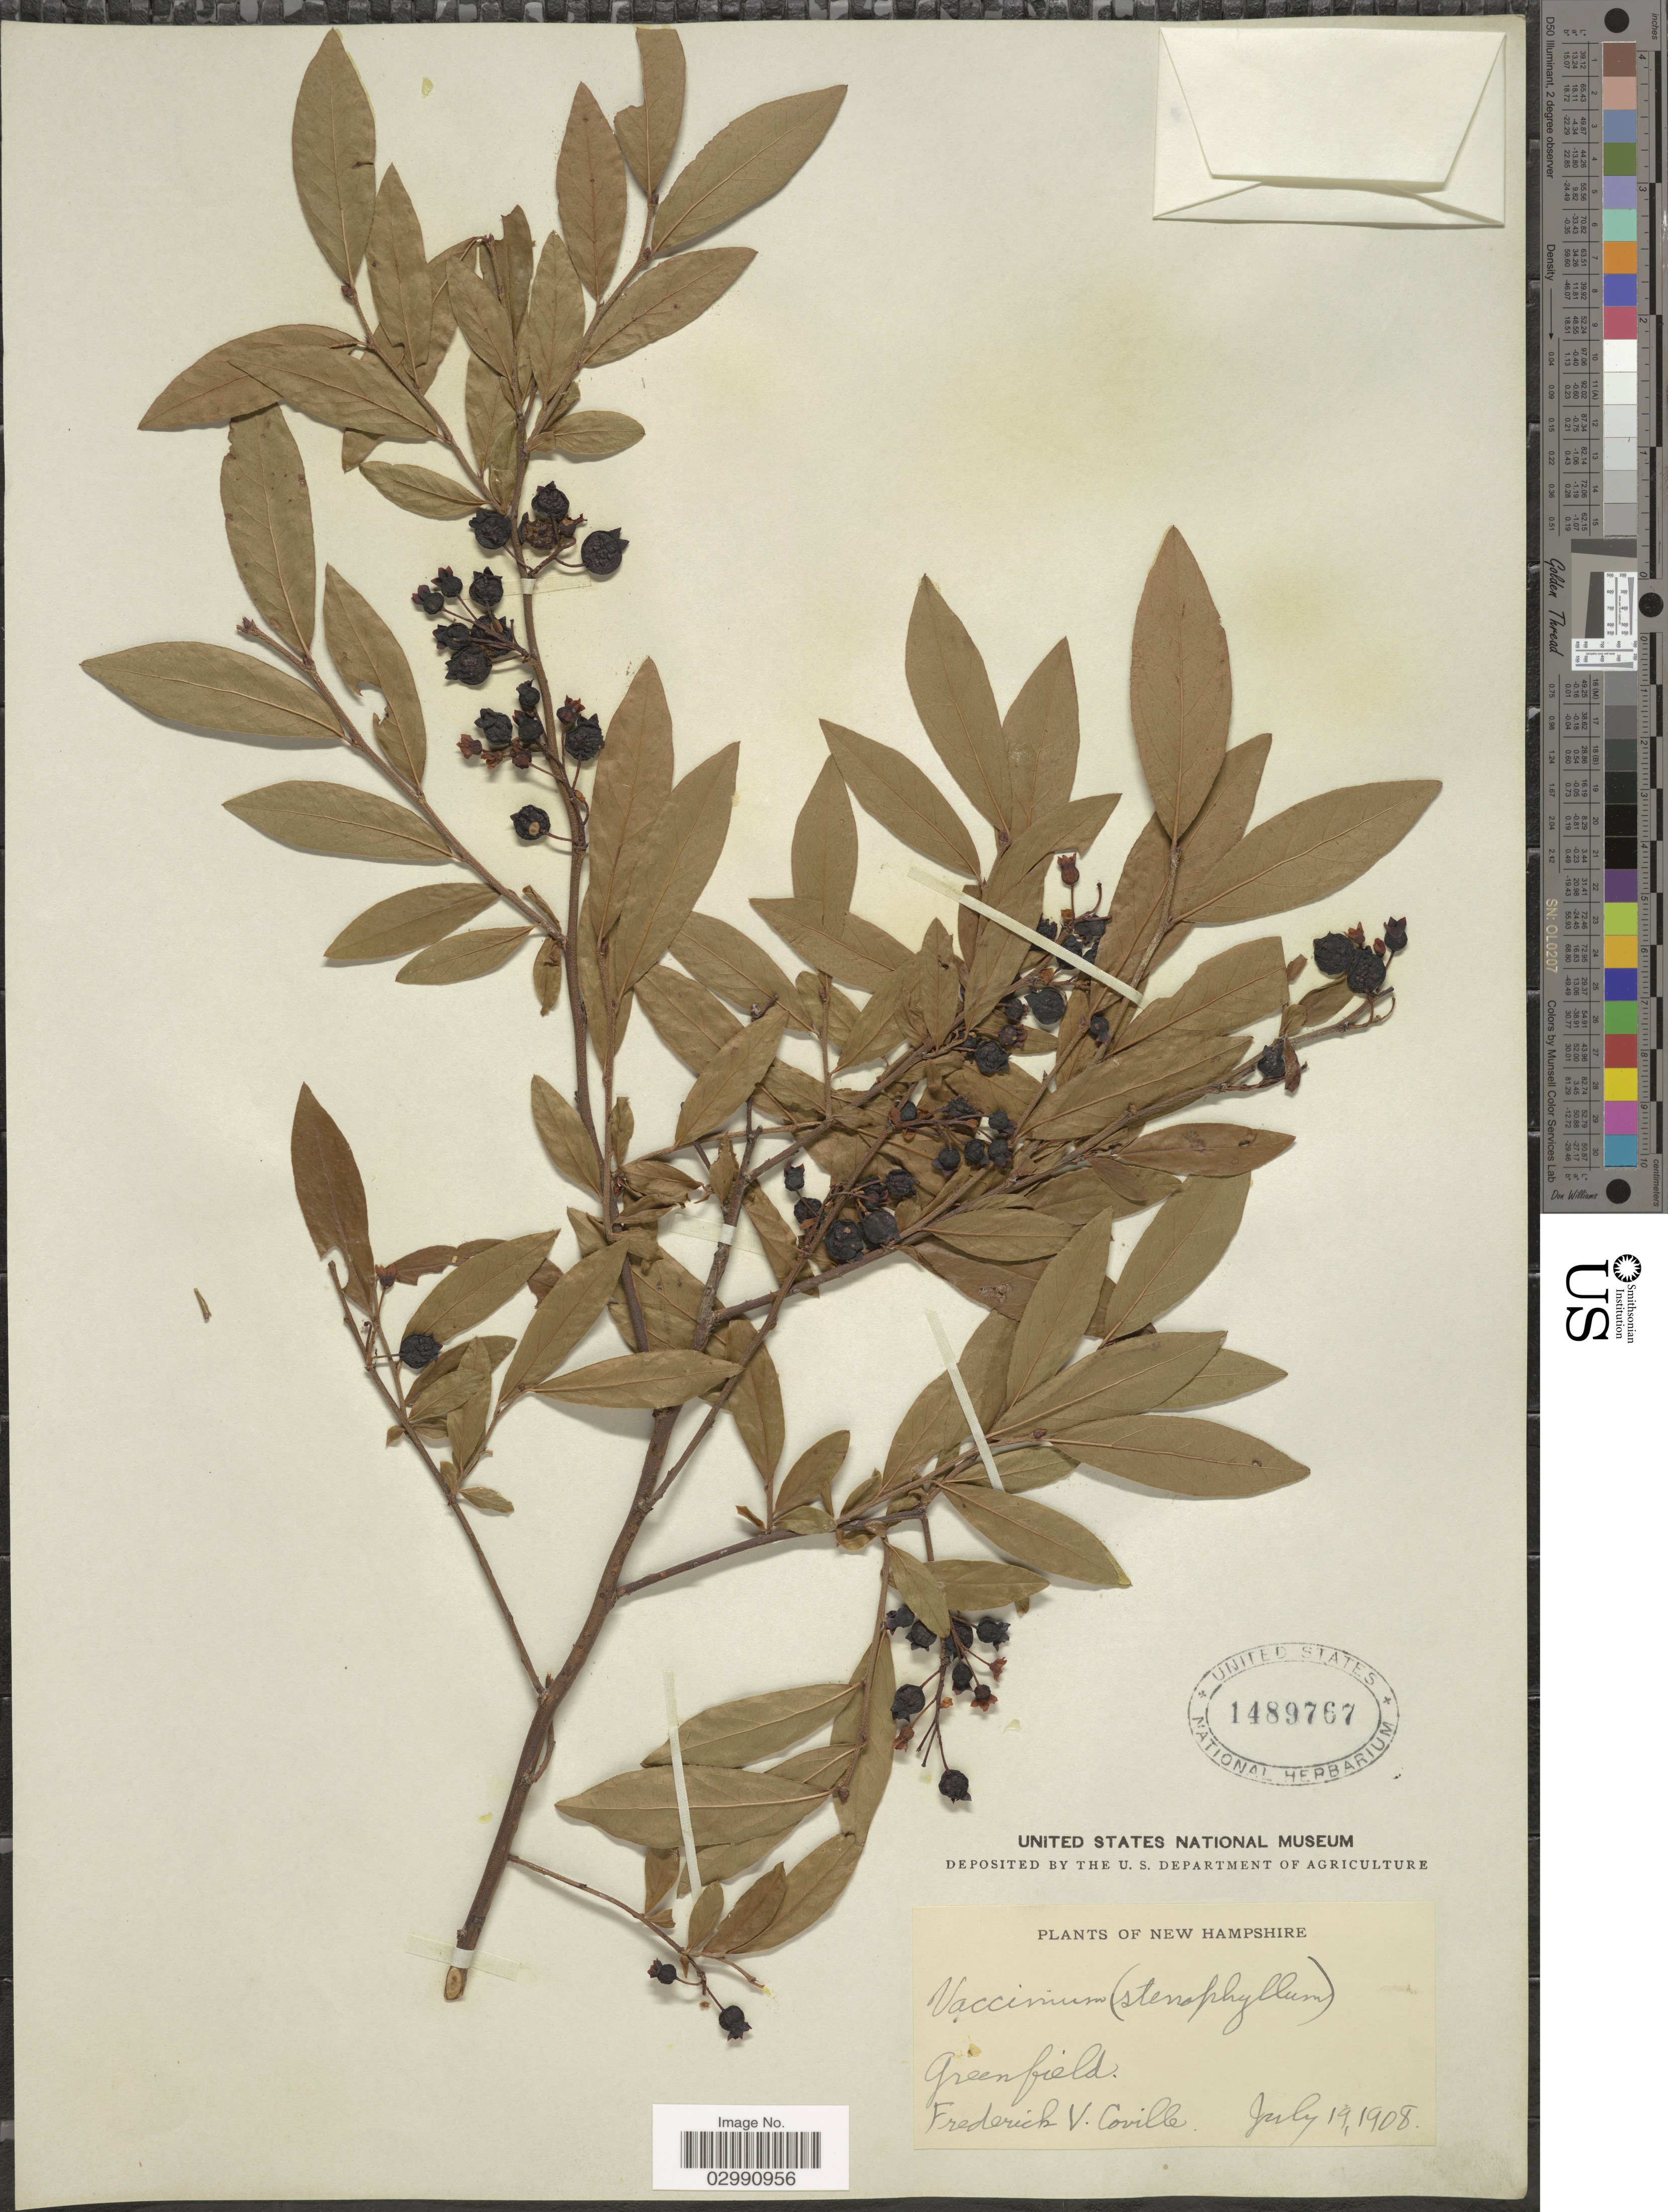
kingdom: Plantae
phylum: Tracheophyta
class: Magnoliopsida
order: Ericales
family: Ericaceae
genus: Vaccinium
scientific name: Vaccinium sp.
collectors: F. V. Coville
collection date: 1908-07-19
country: United States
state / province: New Hampshire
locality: Greenfield.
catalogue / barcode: US 1489767